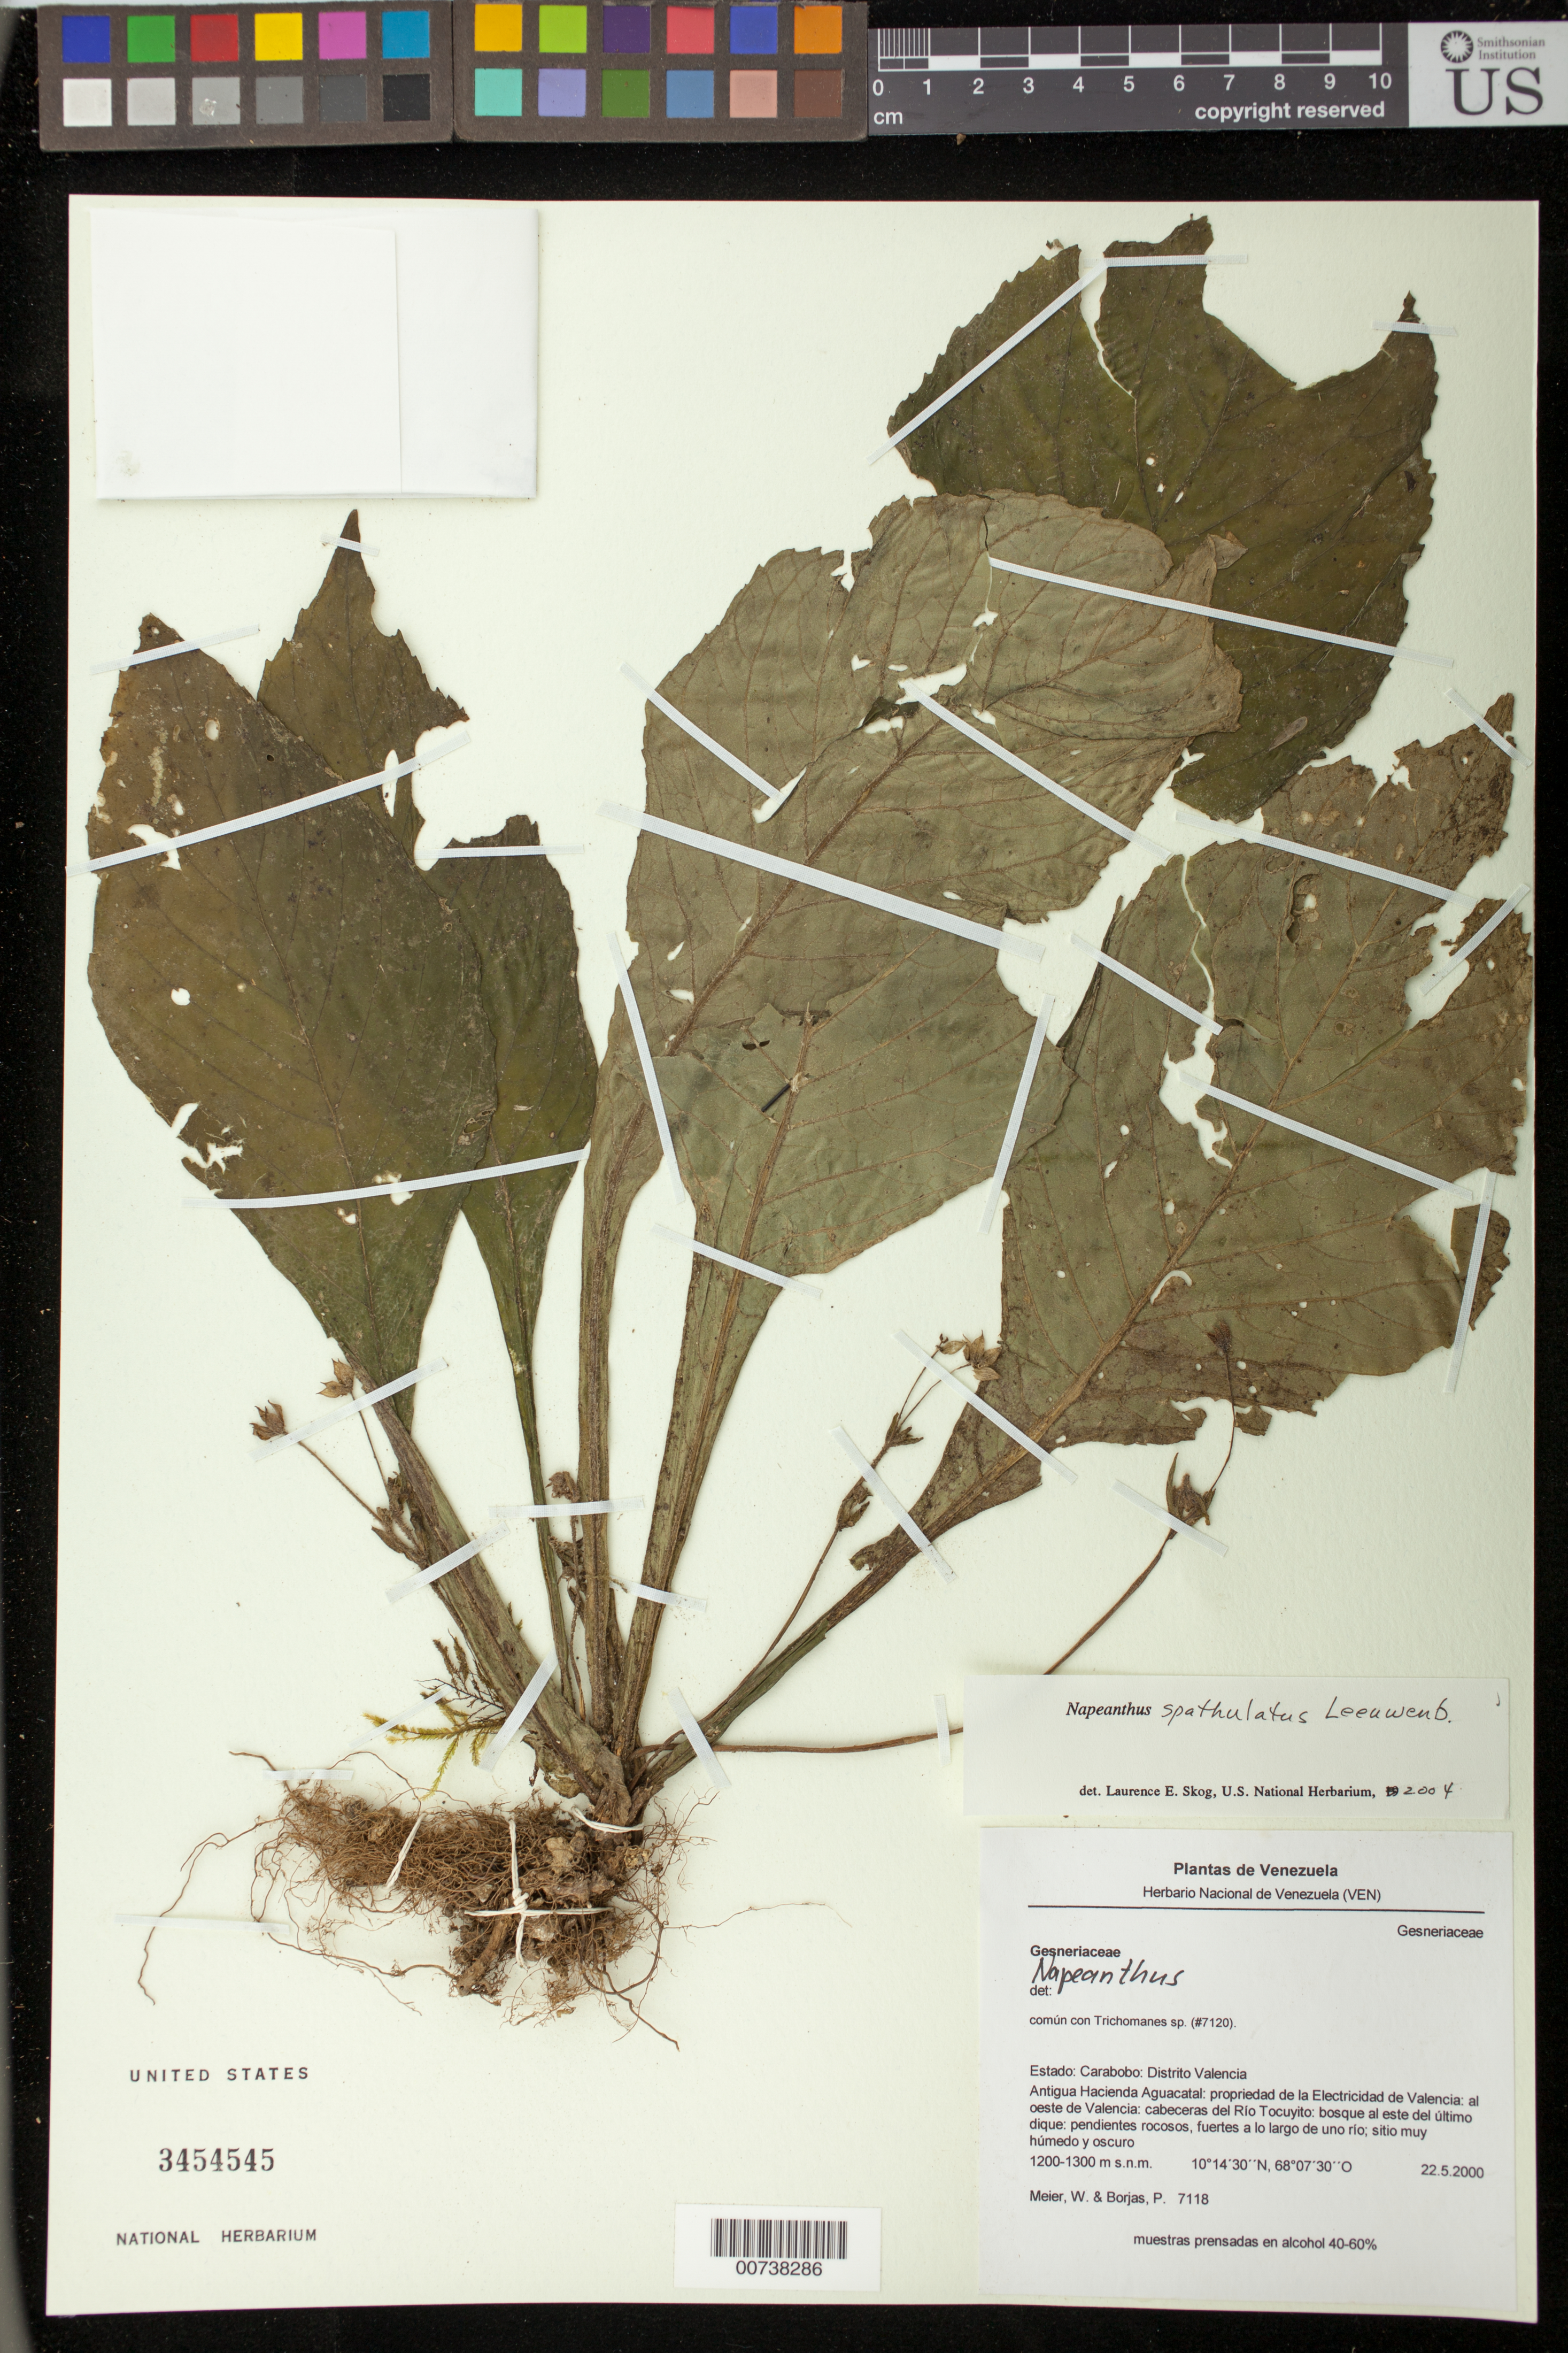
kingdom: Plantae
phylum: Tracheophyta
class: Magnoliopsida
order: Lamiales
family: Gesneriaceae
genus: Napeanthus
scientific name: Napeanthus spathulatus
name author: Leeuwenb.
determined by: Skog, Laurence E.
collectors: W. Meier & P. Borjas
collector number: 7118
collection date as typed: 22 May 2000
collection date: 2000-05-22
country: Venezuela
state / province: Carabobo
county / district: Valencia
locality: Distrito Valencia, Antigua Hacienda Aguacatal, propriedad de la Electricidad de Valencia, al oeste de Valencia, cabeceras del Rio Tocuyito, Bosque al este del último dique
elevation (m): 1200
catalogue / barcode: US 3454545